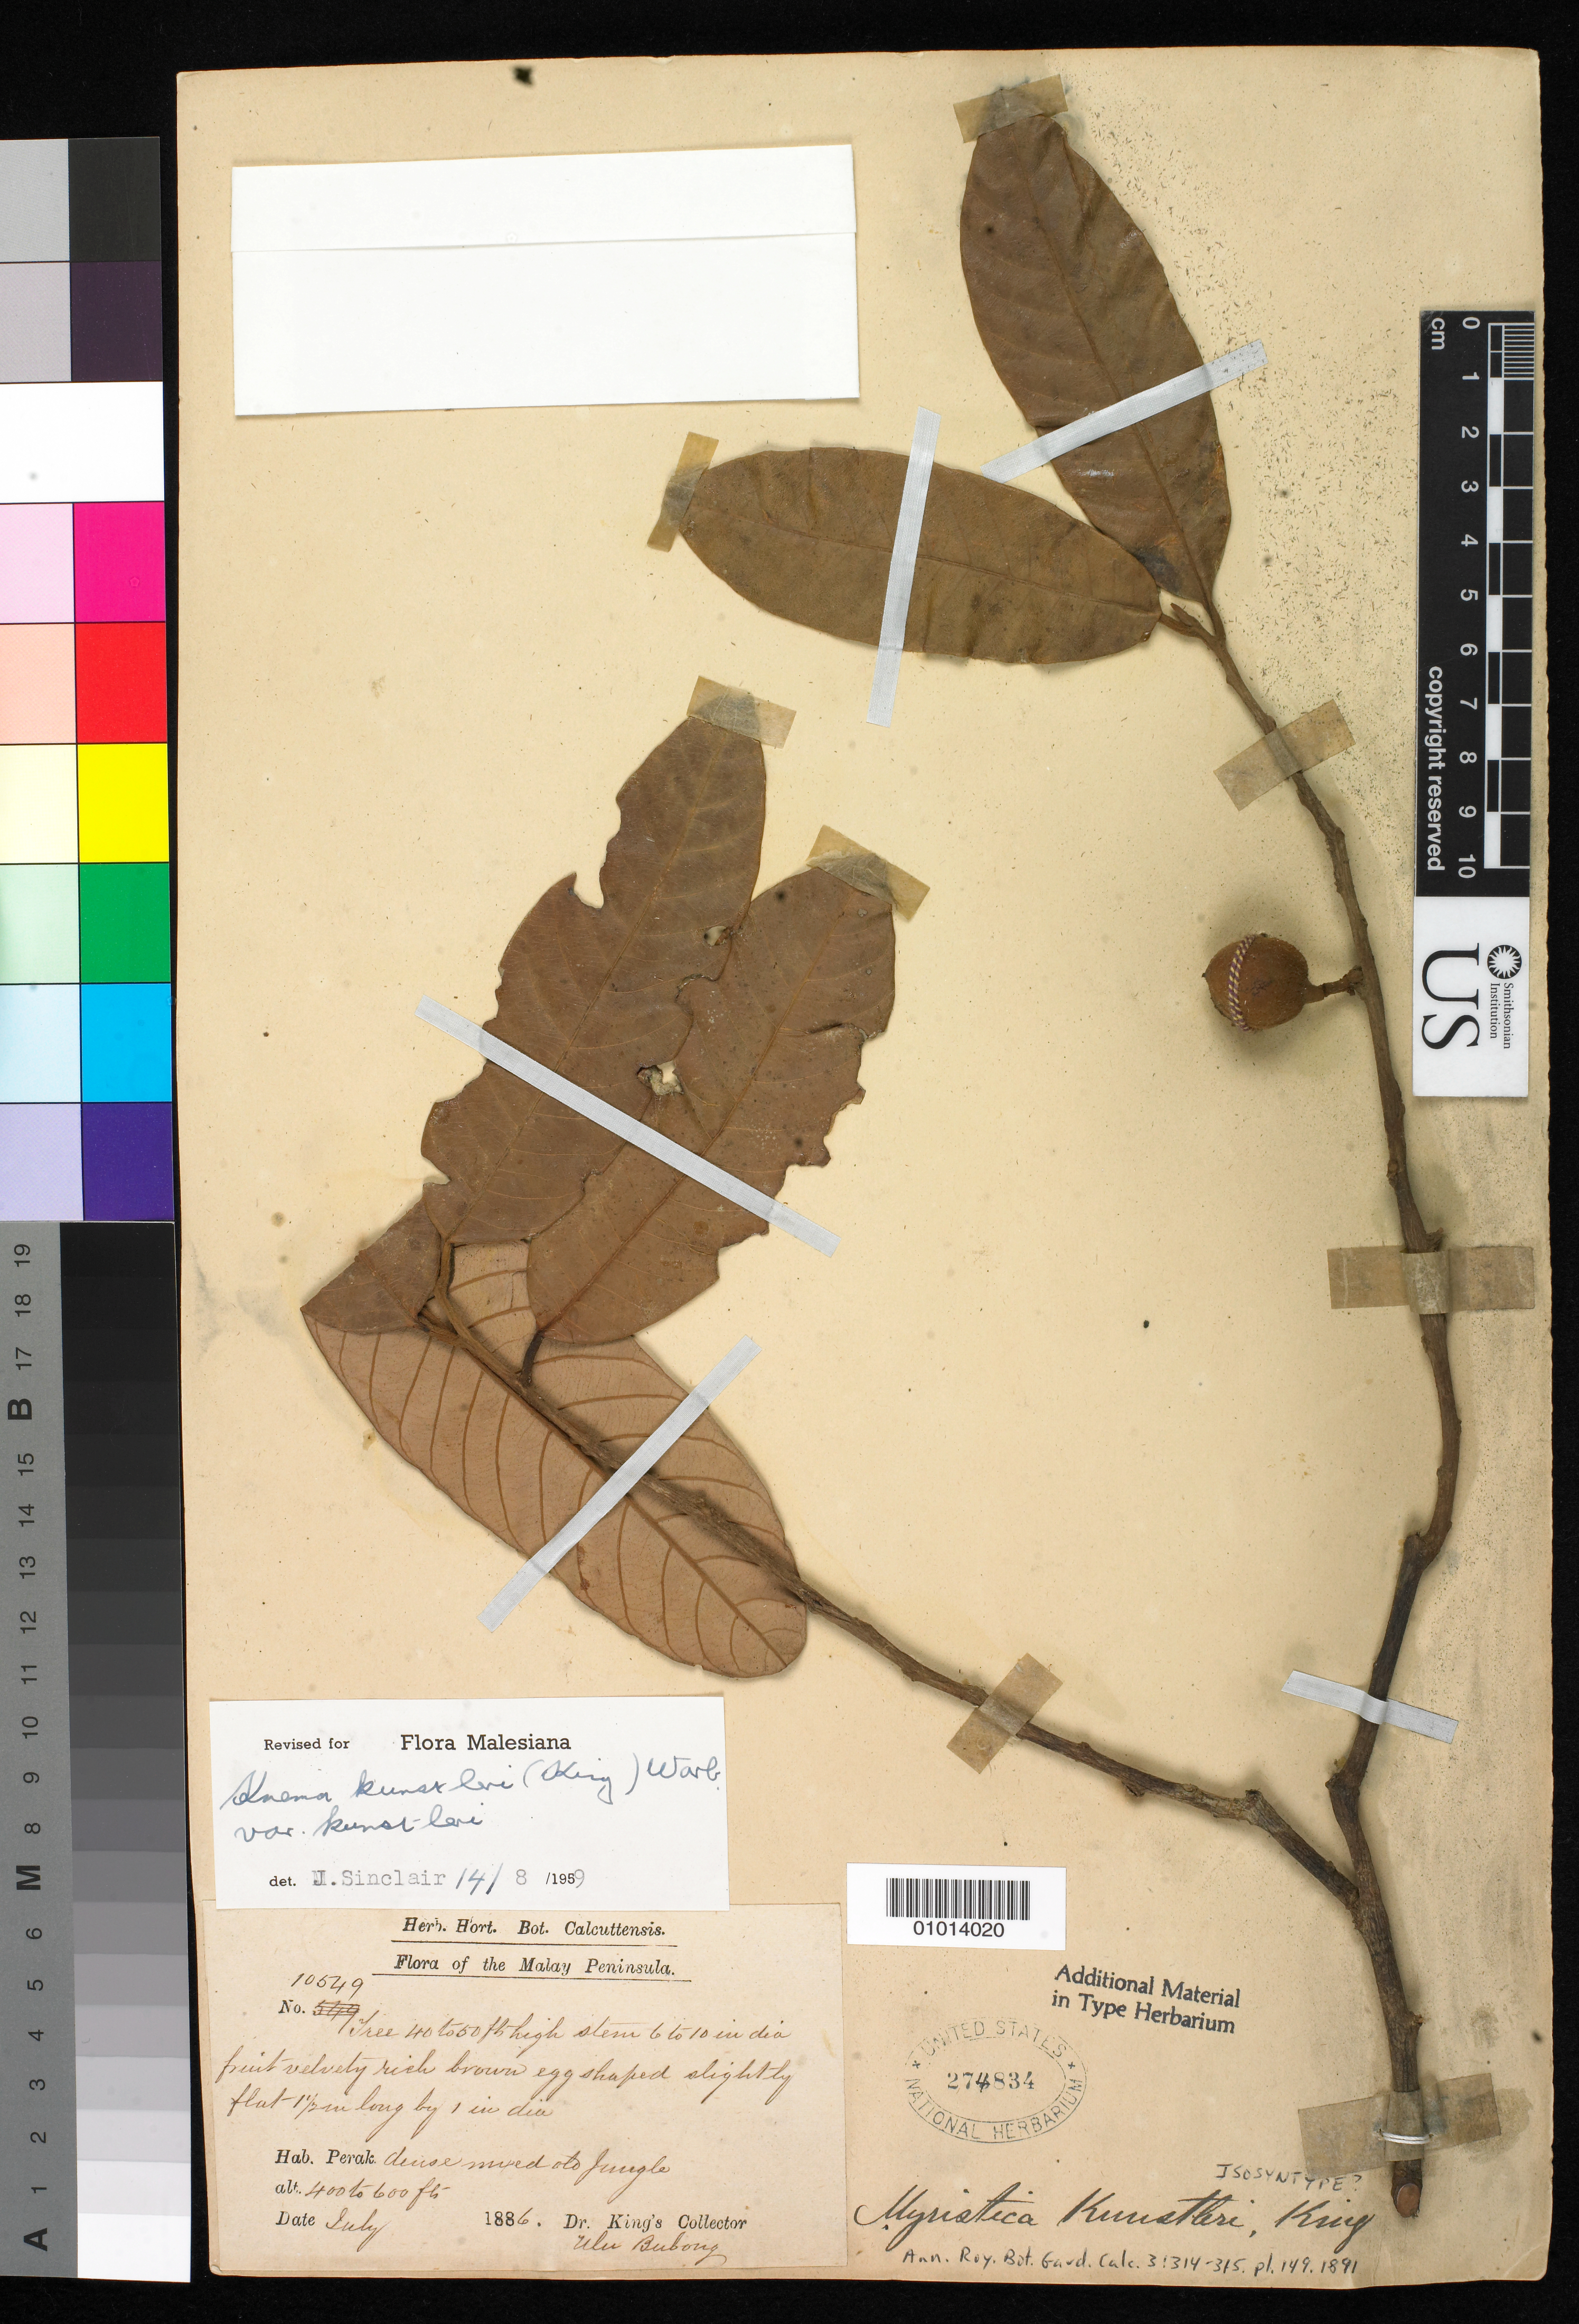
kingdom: Plantae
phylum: Tracheophyta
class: Magnoliopsida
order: Magnoliales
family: Myristicaceae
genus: Myristica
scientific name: Myristica kunstleri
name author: King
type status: Possible Syntype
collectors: Dr. King's collector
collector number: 10549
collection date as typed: Jul 1886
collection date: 1886-07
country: Malaysia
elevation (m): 122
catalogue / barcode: US 274834